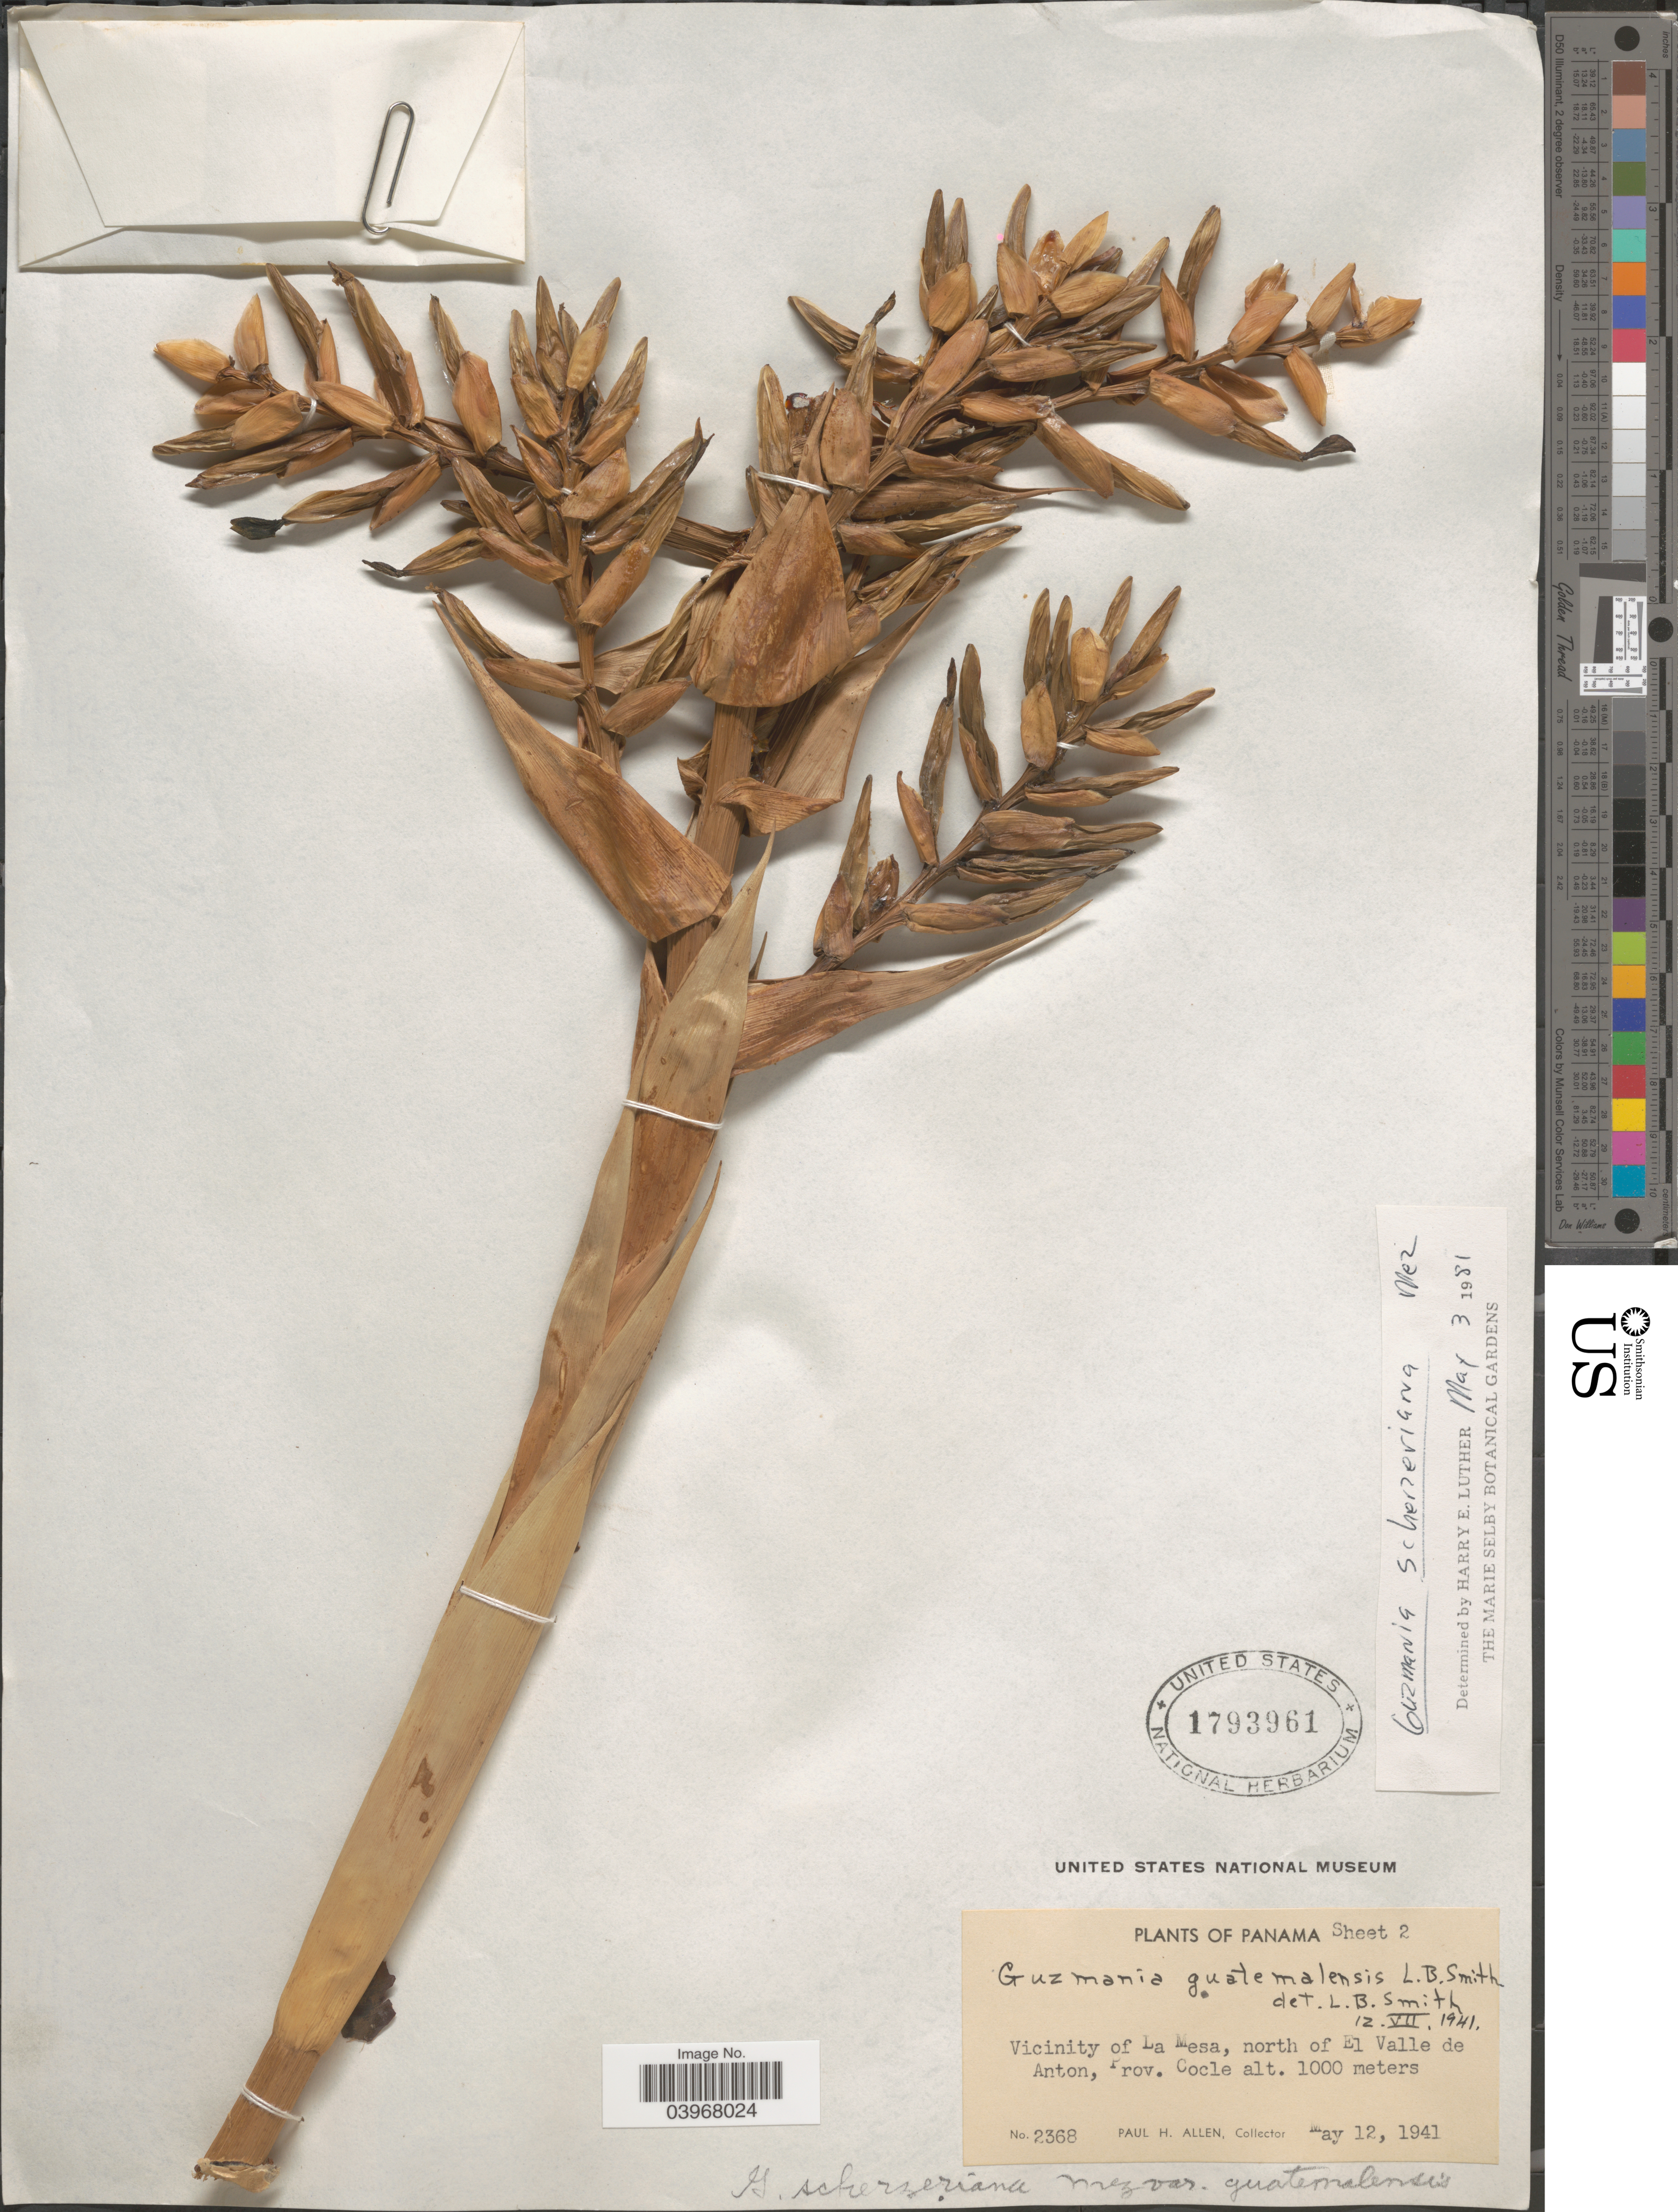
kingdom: Plantae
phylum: Tracheophyta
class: Liliopsida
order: Poales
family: Bromeliaceae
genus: Guzmania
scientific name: Guzmania scherzeriana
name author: Mez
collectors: P. H. Allen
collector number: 2368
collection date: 1941-05-12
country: Panama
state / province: Cocle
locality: Vicinity of La Mesa, north of El Valle de Anton.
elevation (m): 1000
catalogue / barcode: US 1793961